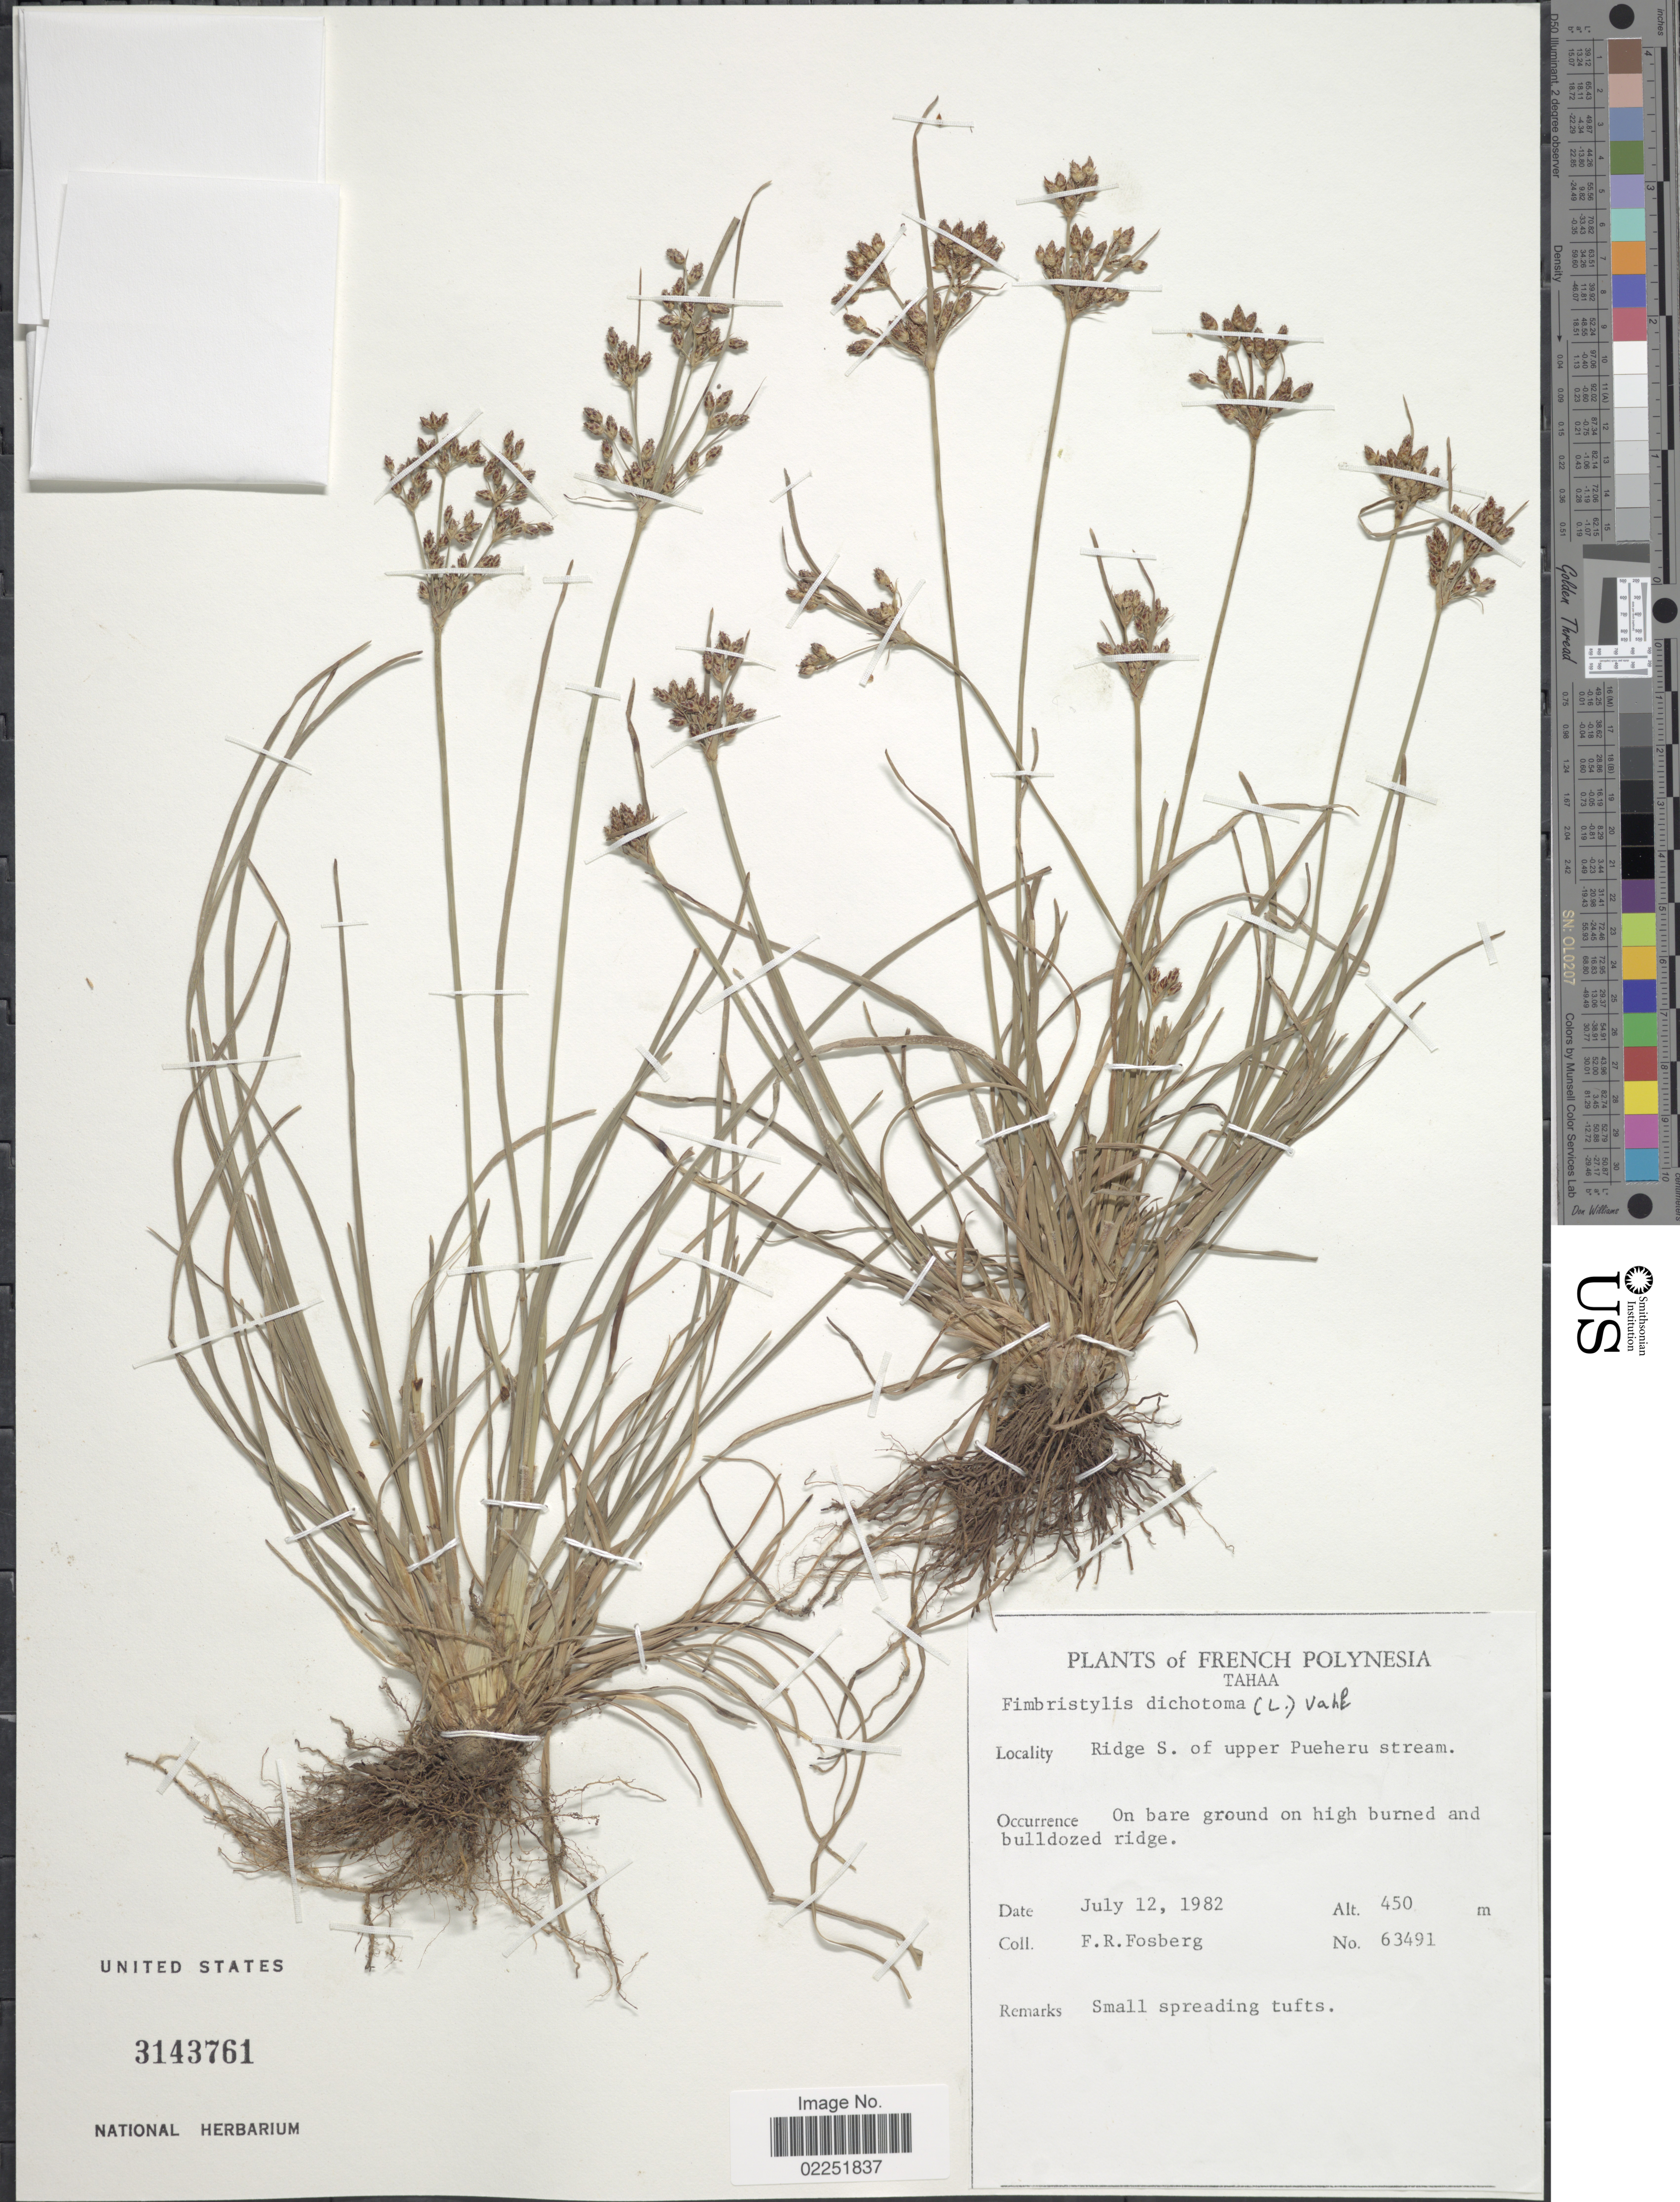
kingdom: Plantae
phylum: Tracheophyta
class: Liliopsida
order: Poales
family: Cyperaceae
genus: Fimbristylis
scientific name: Fimbristylis dichotoma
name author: (L.) Vahl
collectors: F. R. Fosberg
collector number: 63491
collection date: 1982-07-12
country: French Polynesia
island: Tahaa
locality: Tahaa, Risdge S, of upper Pueheru stream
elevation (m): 450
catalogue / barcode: US 3143761